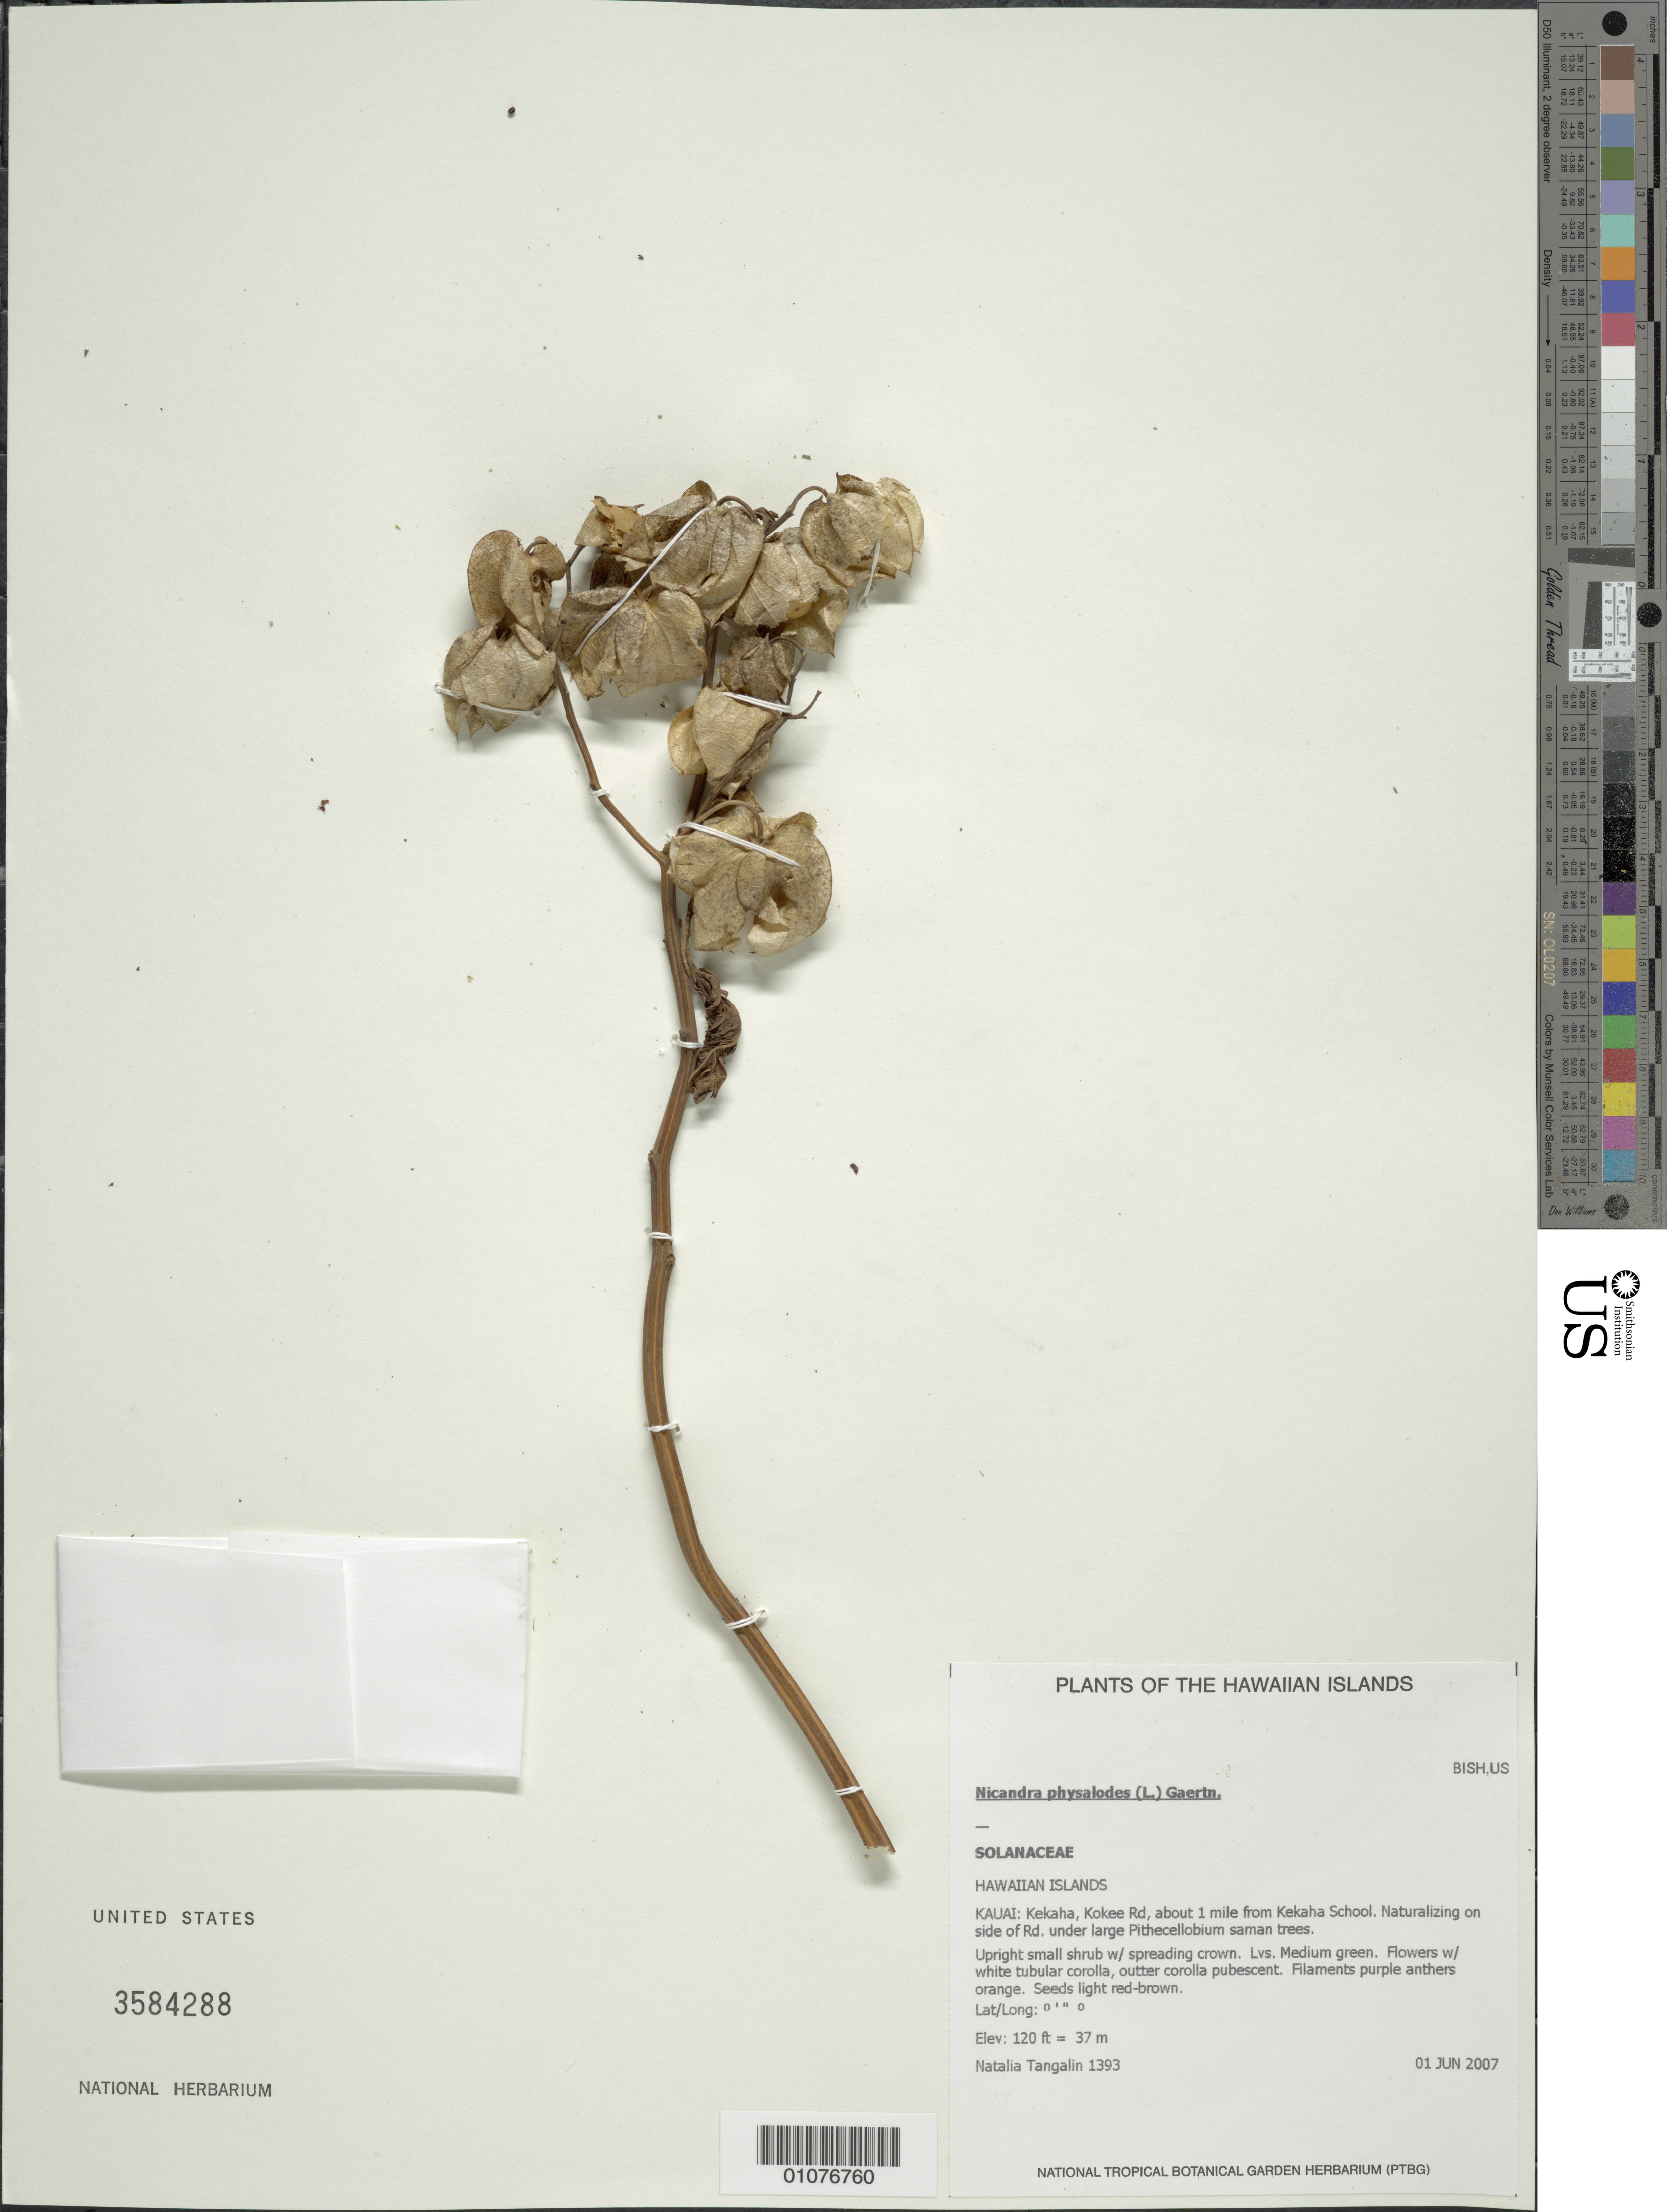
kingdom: Plantae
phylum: Tracheophyta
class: Magnoliopsida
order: Solanales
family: Solanaceae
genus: Nicandra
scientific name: Nicandra physalodes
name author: (L.) Gaertn.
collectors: N. Tangalin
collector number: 1393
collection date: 2007-06-01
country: United States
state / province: Hawaii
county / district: Kaui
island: Kaua'i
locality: Kekaha, Kokee Rd, about 1 mile from Kekaha School.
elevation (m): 37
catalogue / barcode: US 3584288